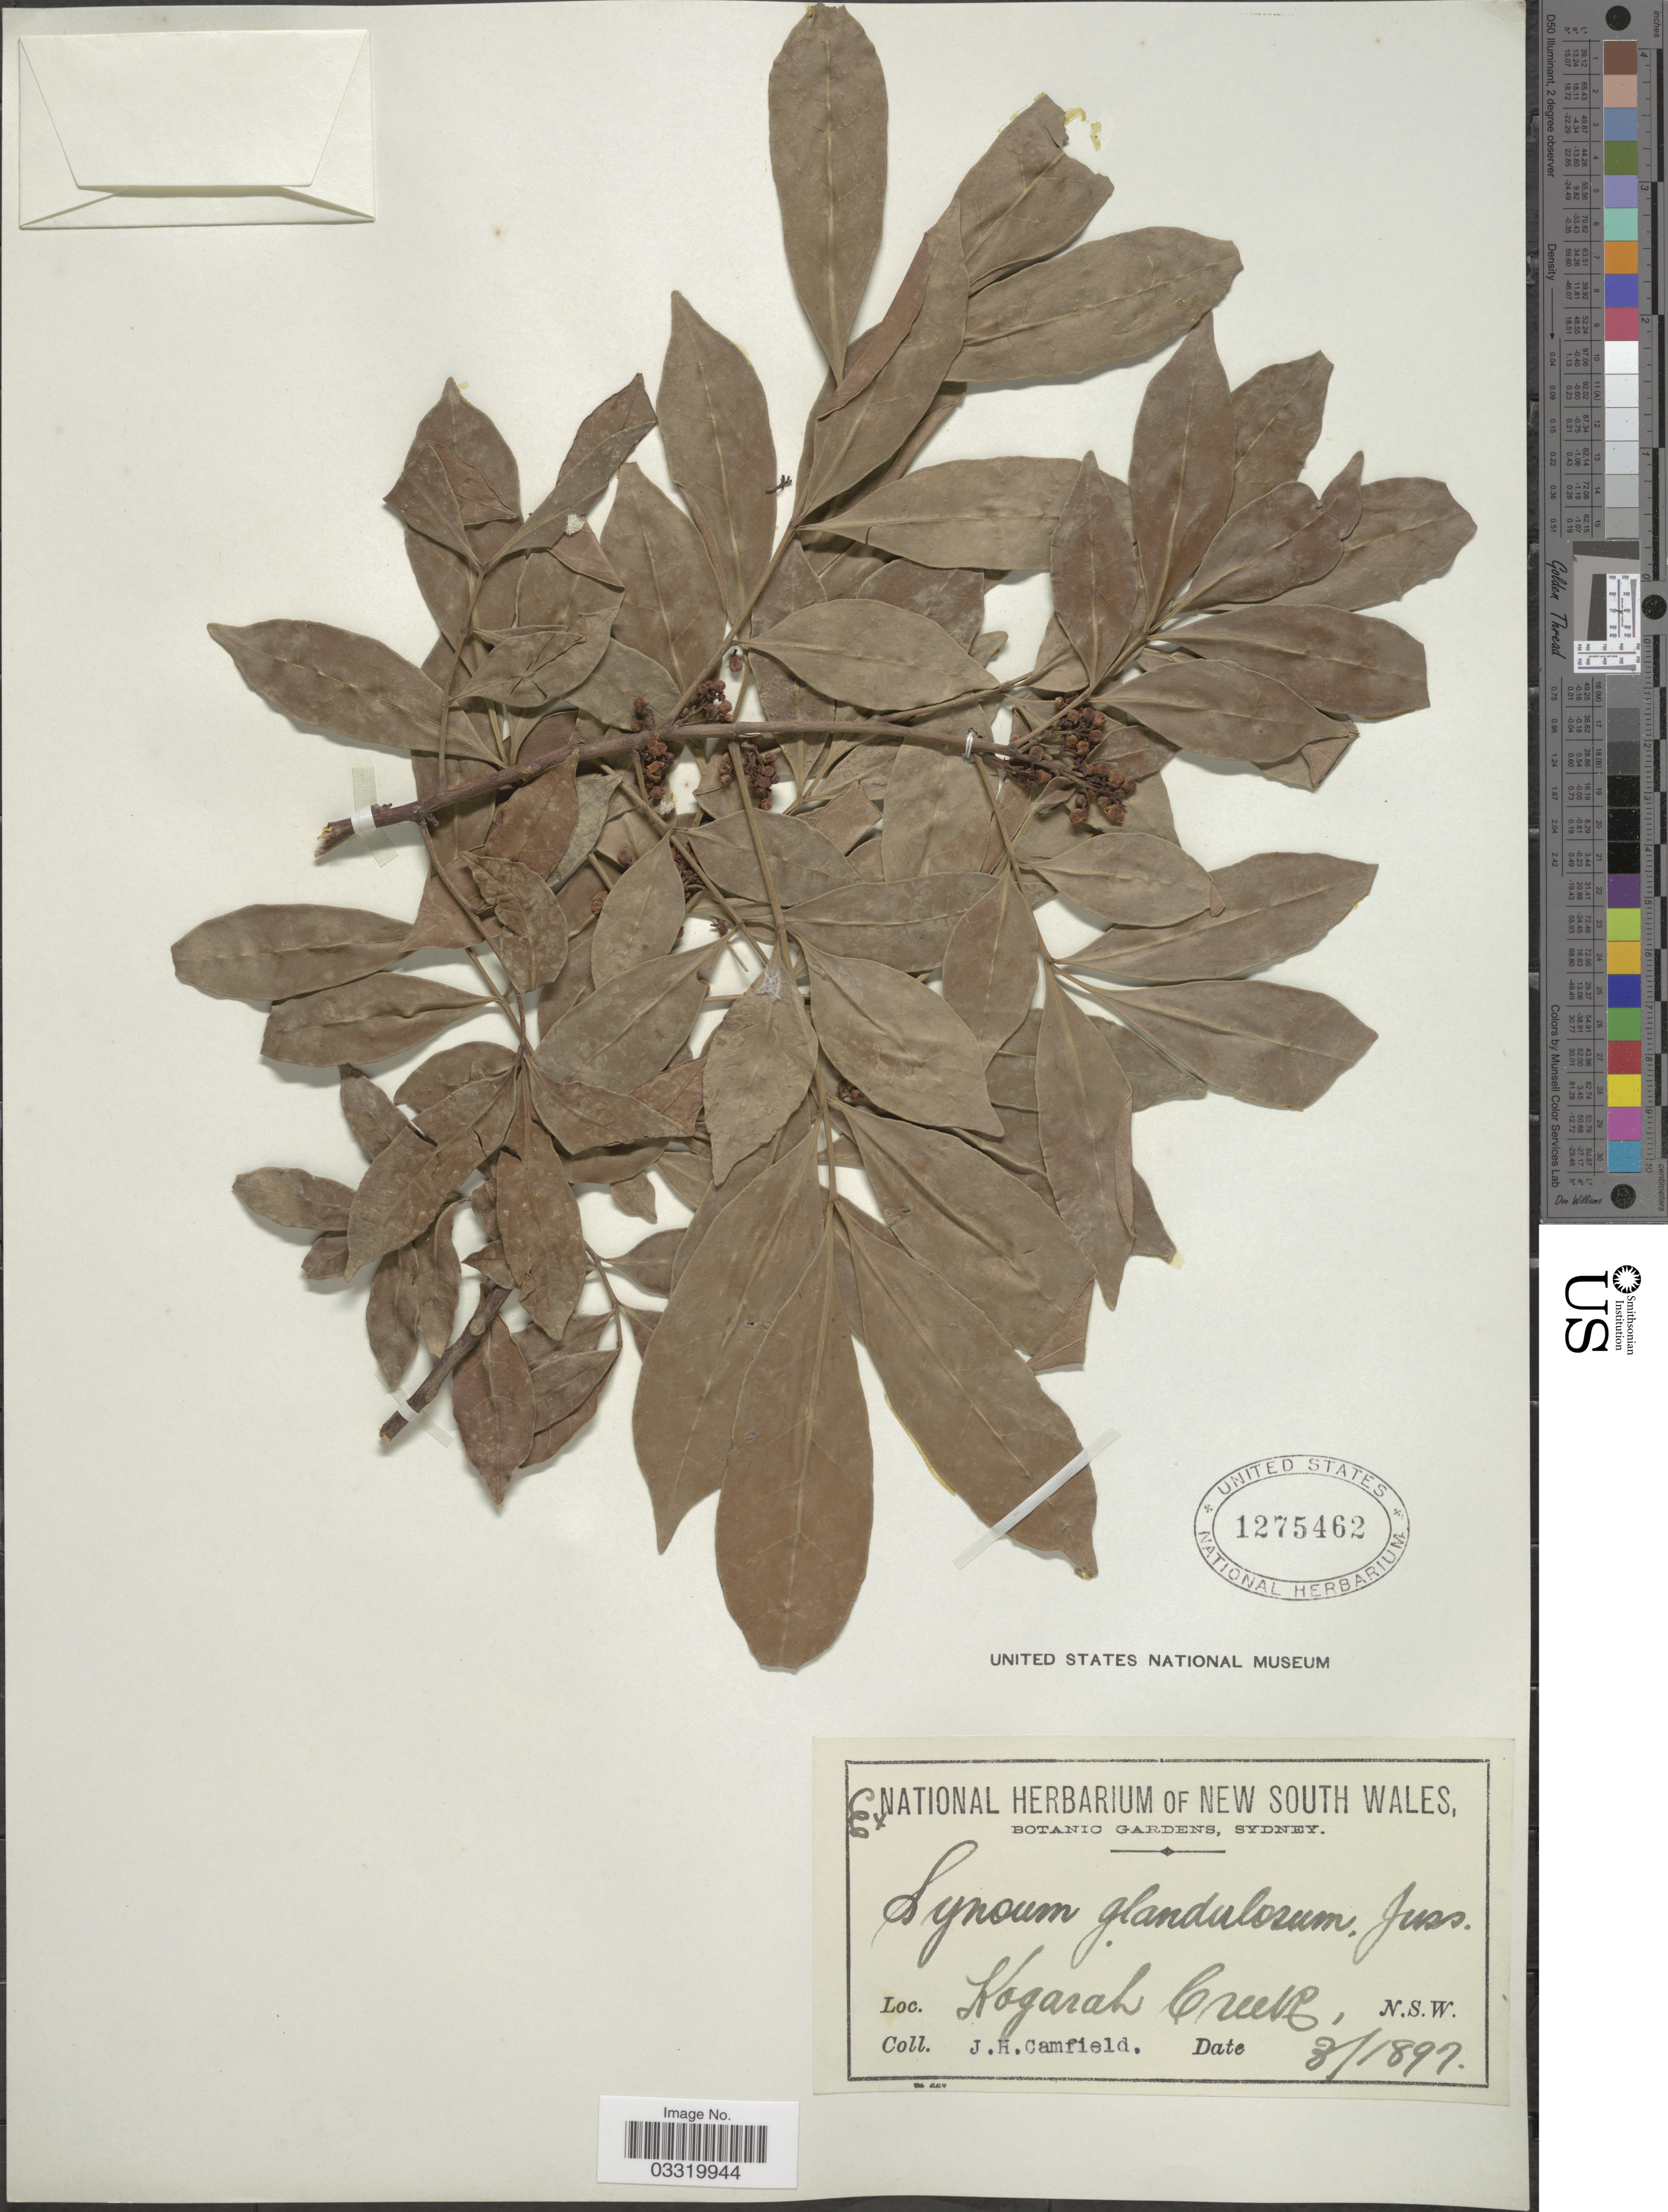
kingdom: Plantae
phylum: Tracheophyta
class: Magnoliopsida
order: Sapindales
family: Meliaceae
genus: Synoum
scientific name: Synoum glandulosum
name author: (Sm.) A. Juss.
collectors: J. Camfield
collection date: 1897-03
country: Australia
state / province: New South Wales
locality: Kogarah Creek.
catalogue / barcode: US 1275462